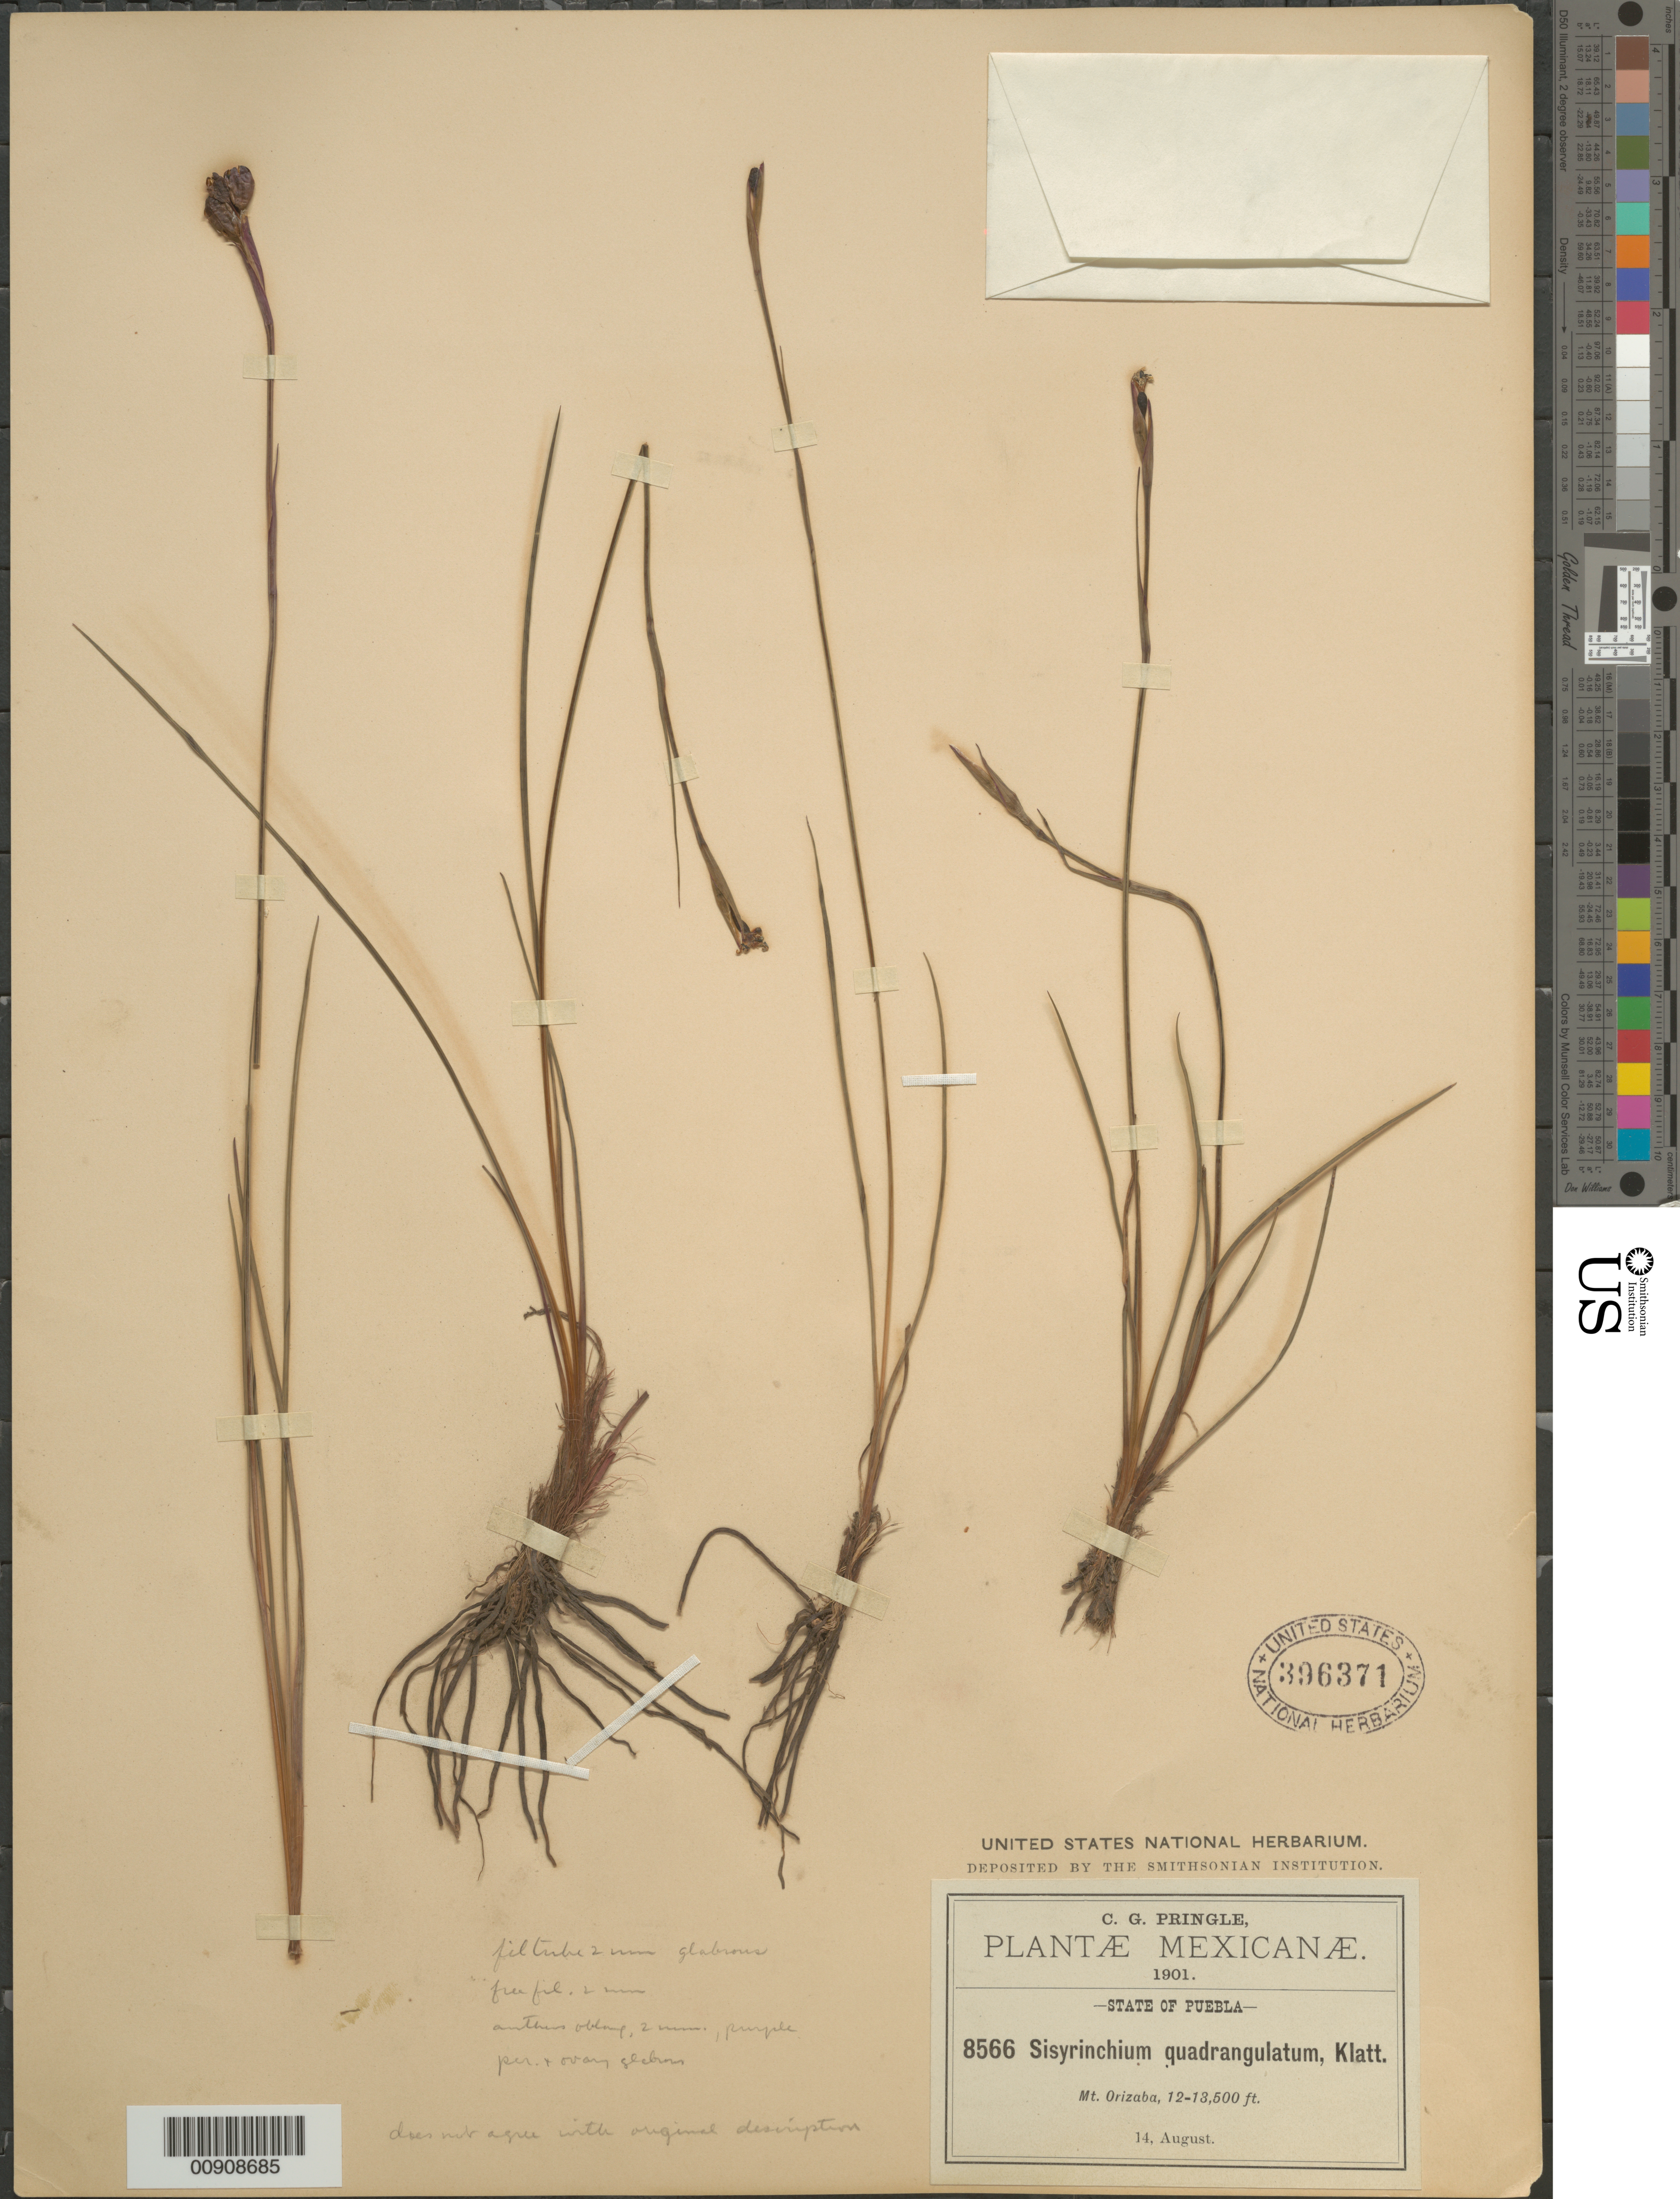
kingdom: Plantae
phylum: Tracheophyta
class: Liliopsida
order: Asparagales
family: Iridaceae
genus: Sisyrinchium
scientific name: Sisyrinchium quadrangulatum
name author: Klatt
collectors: C. G. Pringle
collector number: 8566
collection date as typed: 14 Aug 1901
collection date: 1901-08-14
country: Mexico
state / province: Puebla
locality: Mt. Orizaba.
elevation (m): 3658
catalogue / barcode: US 396371